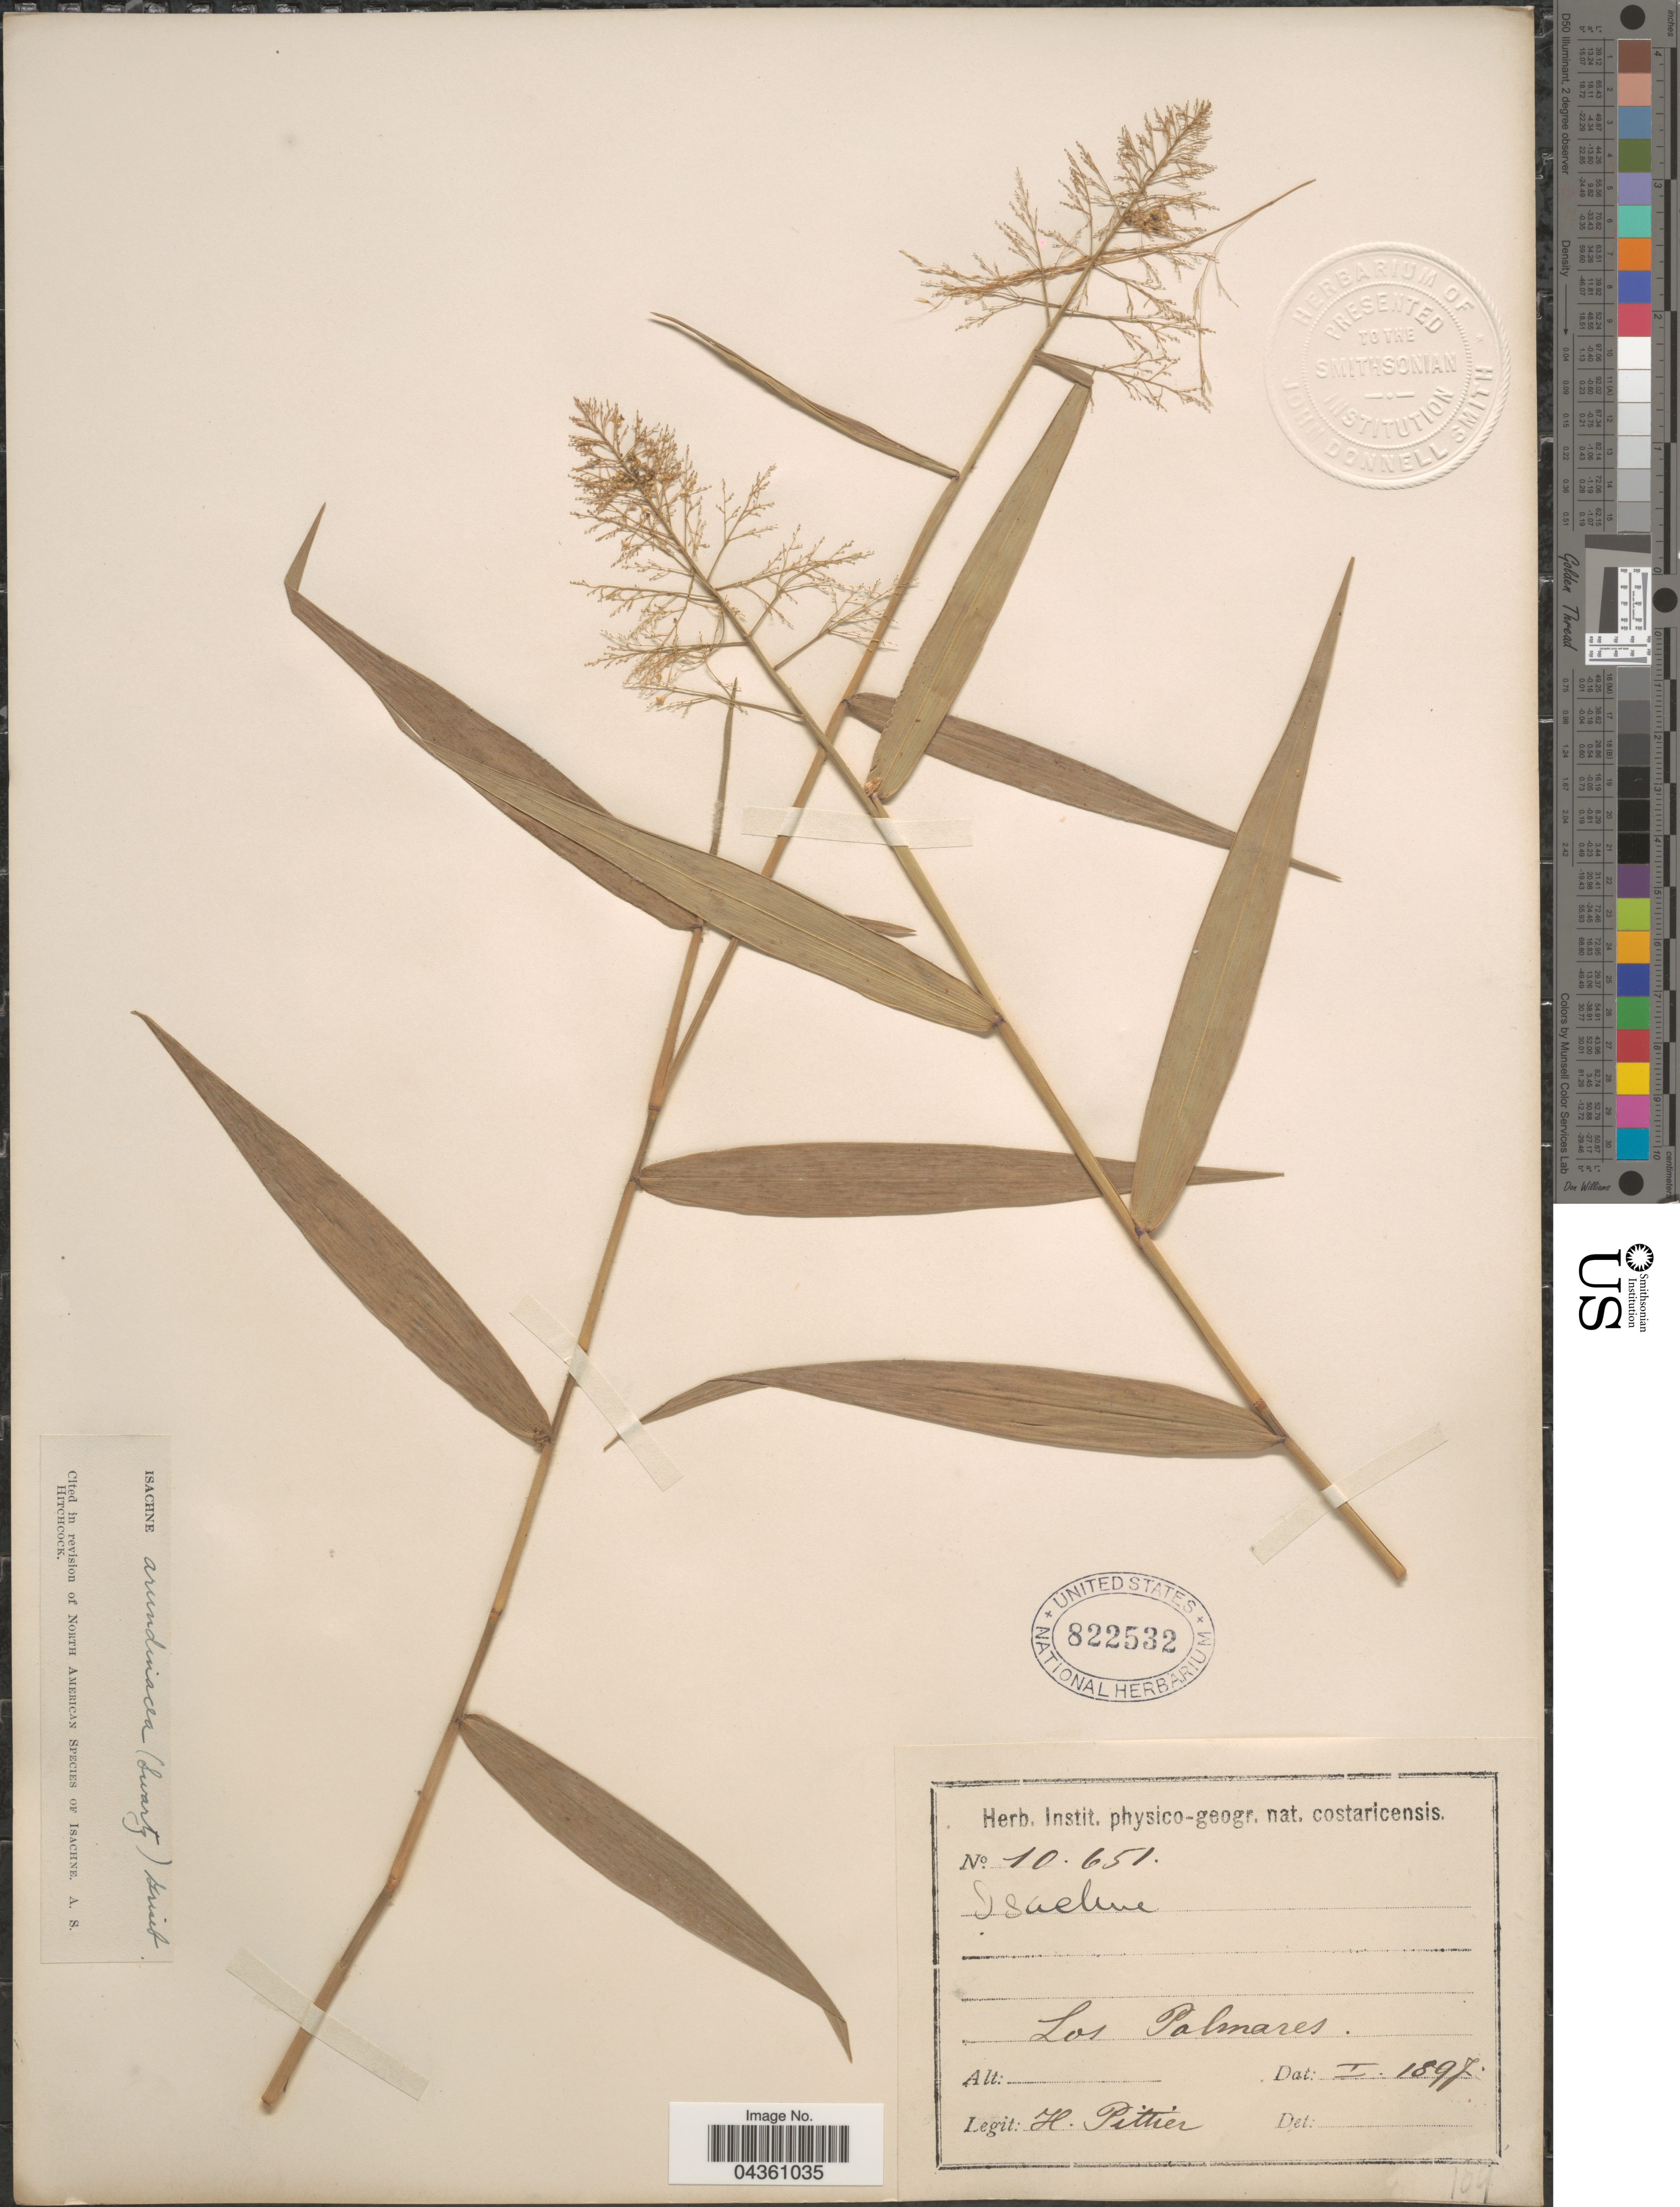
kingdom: Plantae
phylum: Tracheophyta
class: Liliopsida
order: Poales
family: Poaceae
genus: Isachne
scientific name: Isachne arundinacea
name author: (Sw.) Griseb.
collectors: H. F. Pittier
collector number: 10651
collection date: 1897-01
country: Costa Rica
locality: Las Palmares.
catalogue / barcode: US 822532